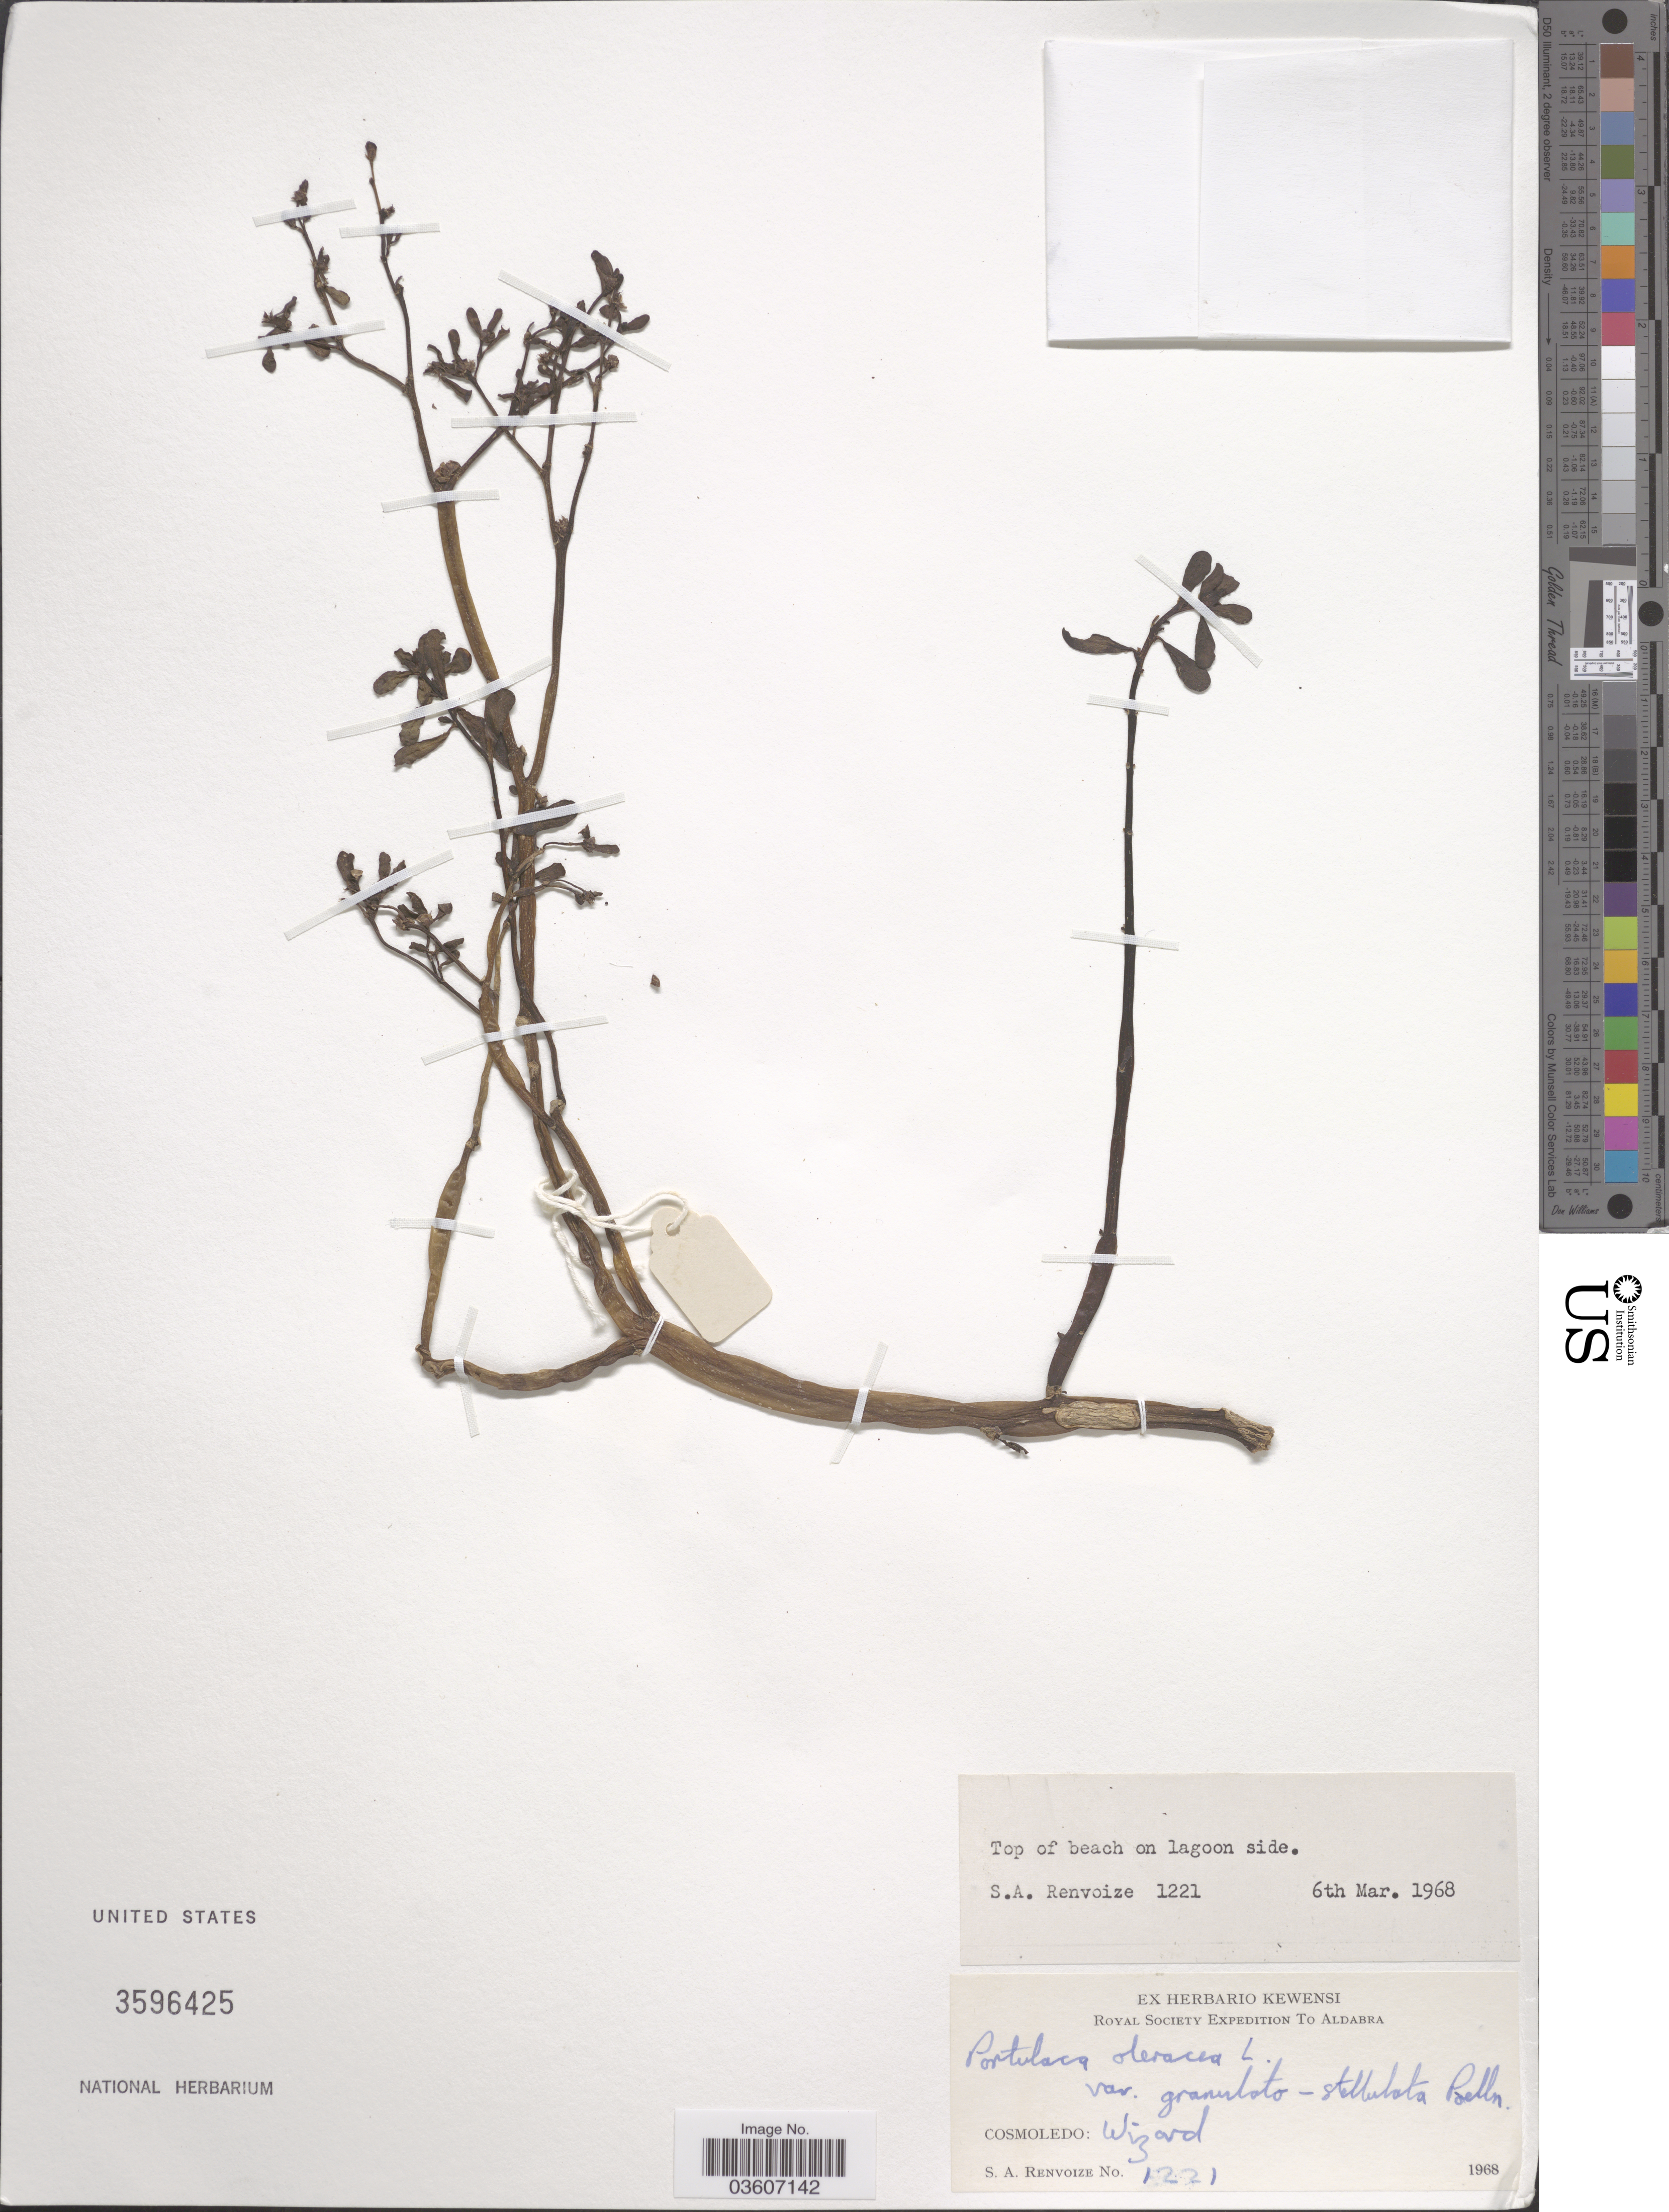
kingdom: Plantae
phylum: Tracheophyta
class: Magnoliopsida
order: Caryophyllales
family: Portulacaceae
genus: Portulaca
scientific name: Portulaca oleracea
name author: L.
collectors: S. A. Renvoize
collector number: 1221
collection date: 1968-03-06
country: Seychelles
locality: Top of beach on lagoon side. Aldabra. Cosmoledo: Wizard.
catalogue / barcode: US 3596425